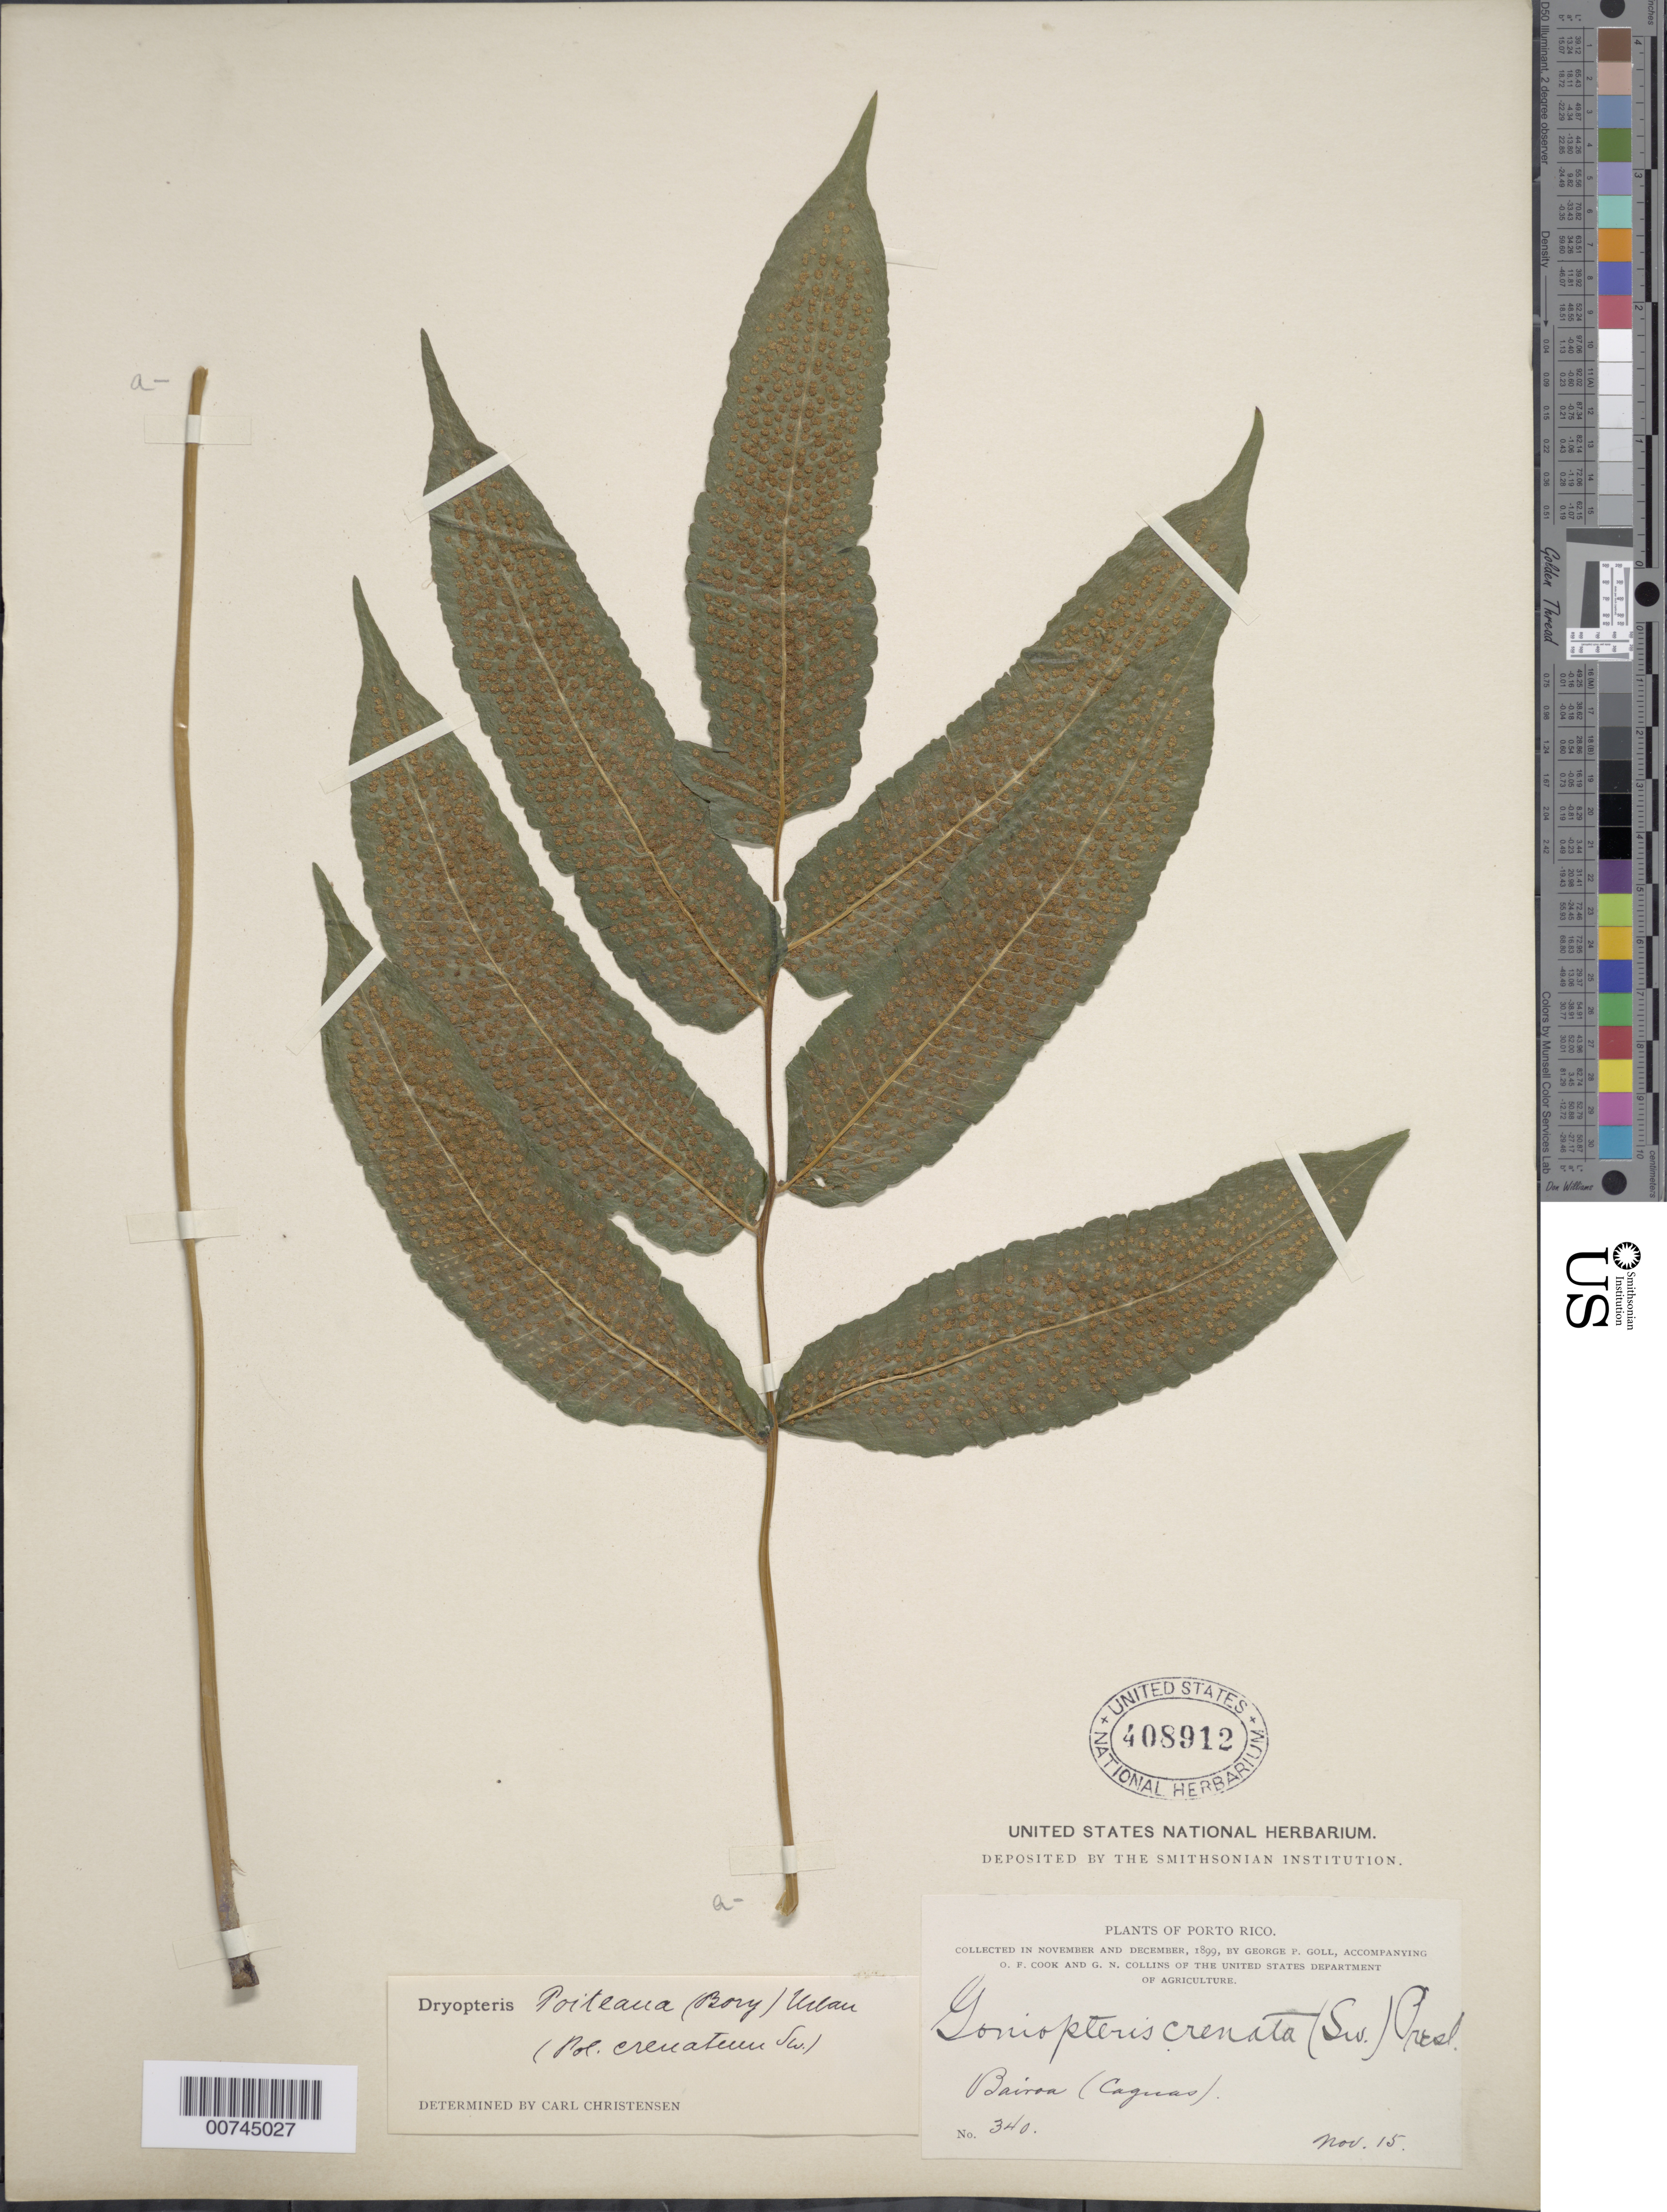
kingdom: Plantae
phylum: Tracheophyta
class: Polypodiopsida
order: Polypodiales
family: Thelypteridaceae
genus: Goniopteris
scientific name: Goniopteris poiteana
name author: (Bory) Ching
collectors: G. Goll, O. F. Cook & G. N. Collins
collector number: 340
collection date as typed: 15 Nov 1899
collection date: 1899-11-15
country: Puerto Rico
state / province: Caguas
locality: Bairoa (Caguas)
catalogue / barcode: US 408912